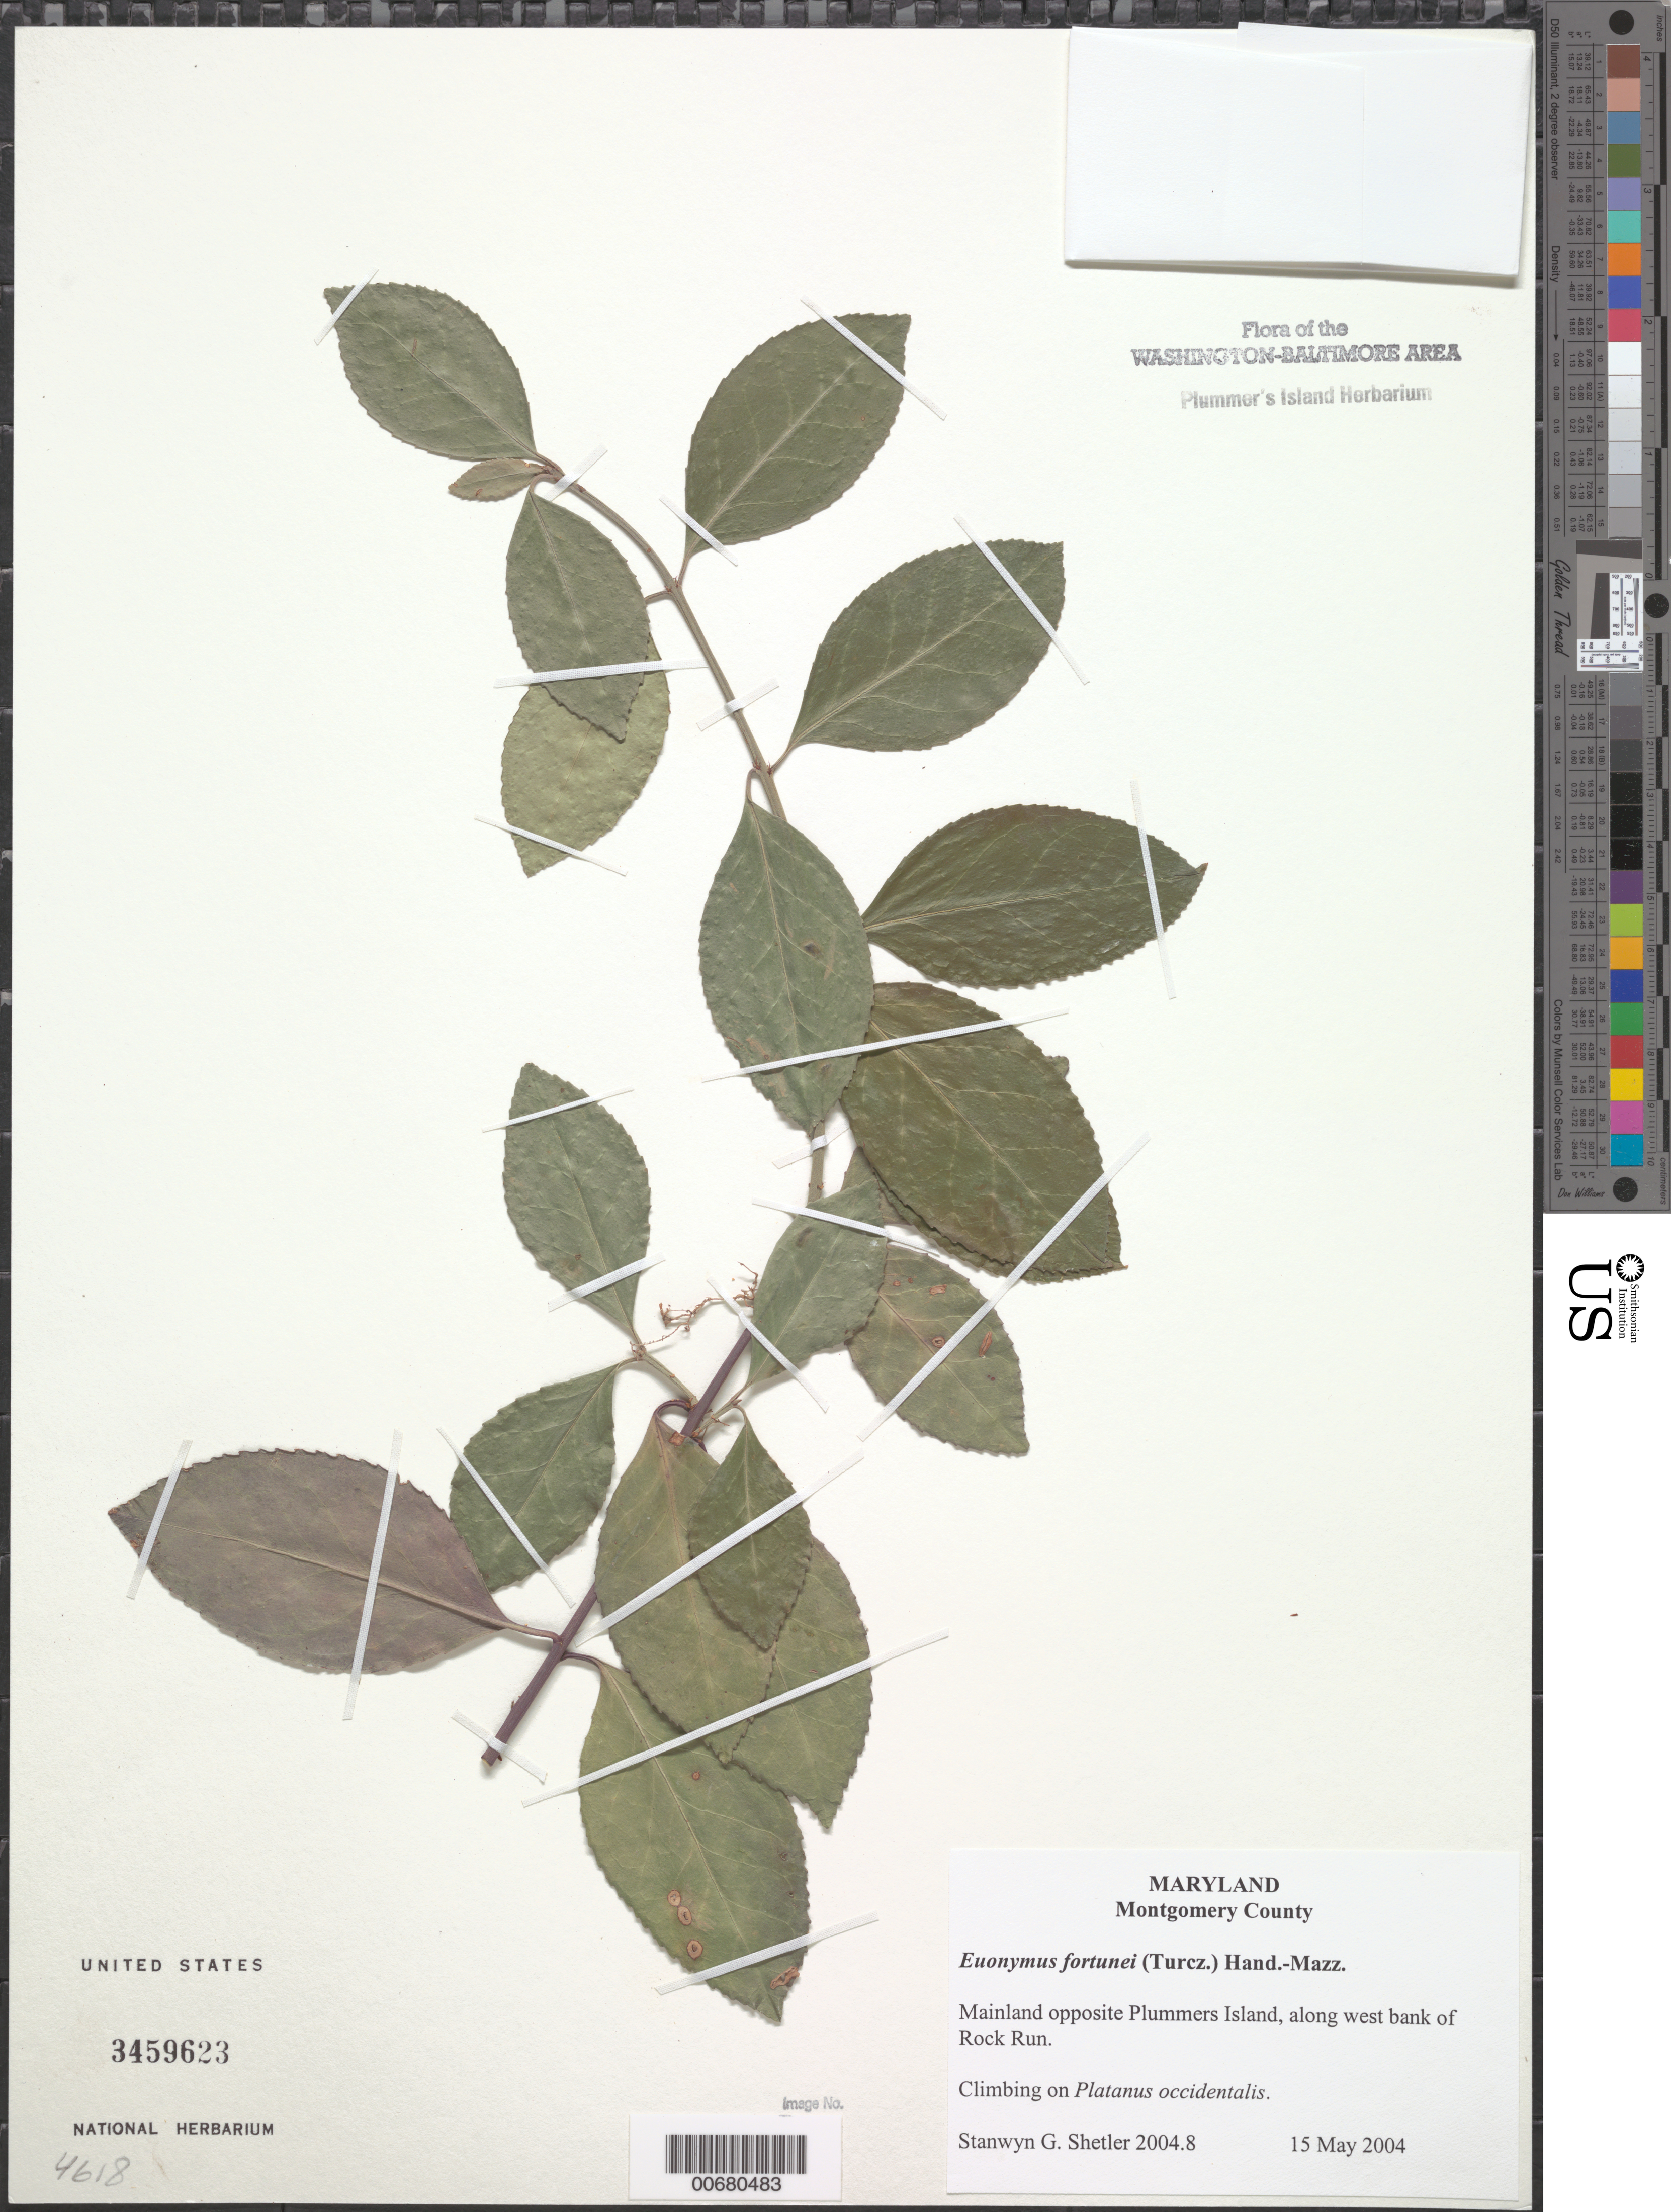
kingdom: Plantae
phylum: Tracheophyta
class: Magnoliopsida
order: Celastrales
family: Celastraceae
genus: Euonymus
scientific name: Euonymus fortunei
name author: (Turcz.) Hand.-Mazz.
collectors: S. Shetler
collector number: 2004.8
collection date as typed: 15 May 2004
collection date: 2004-05-15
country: United States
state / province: Maryland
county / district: Montgomery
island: Plummers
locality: Mainland opposite Plummers Island, along west bank of Rock Run.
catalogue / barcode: US 3459623